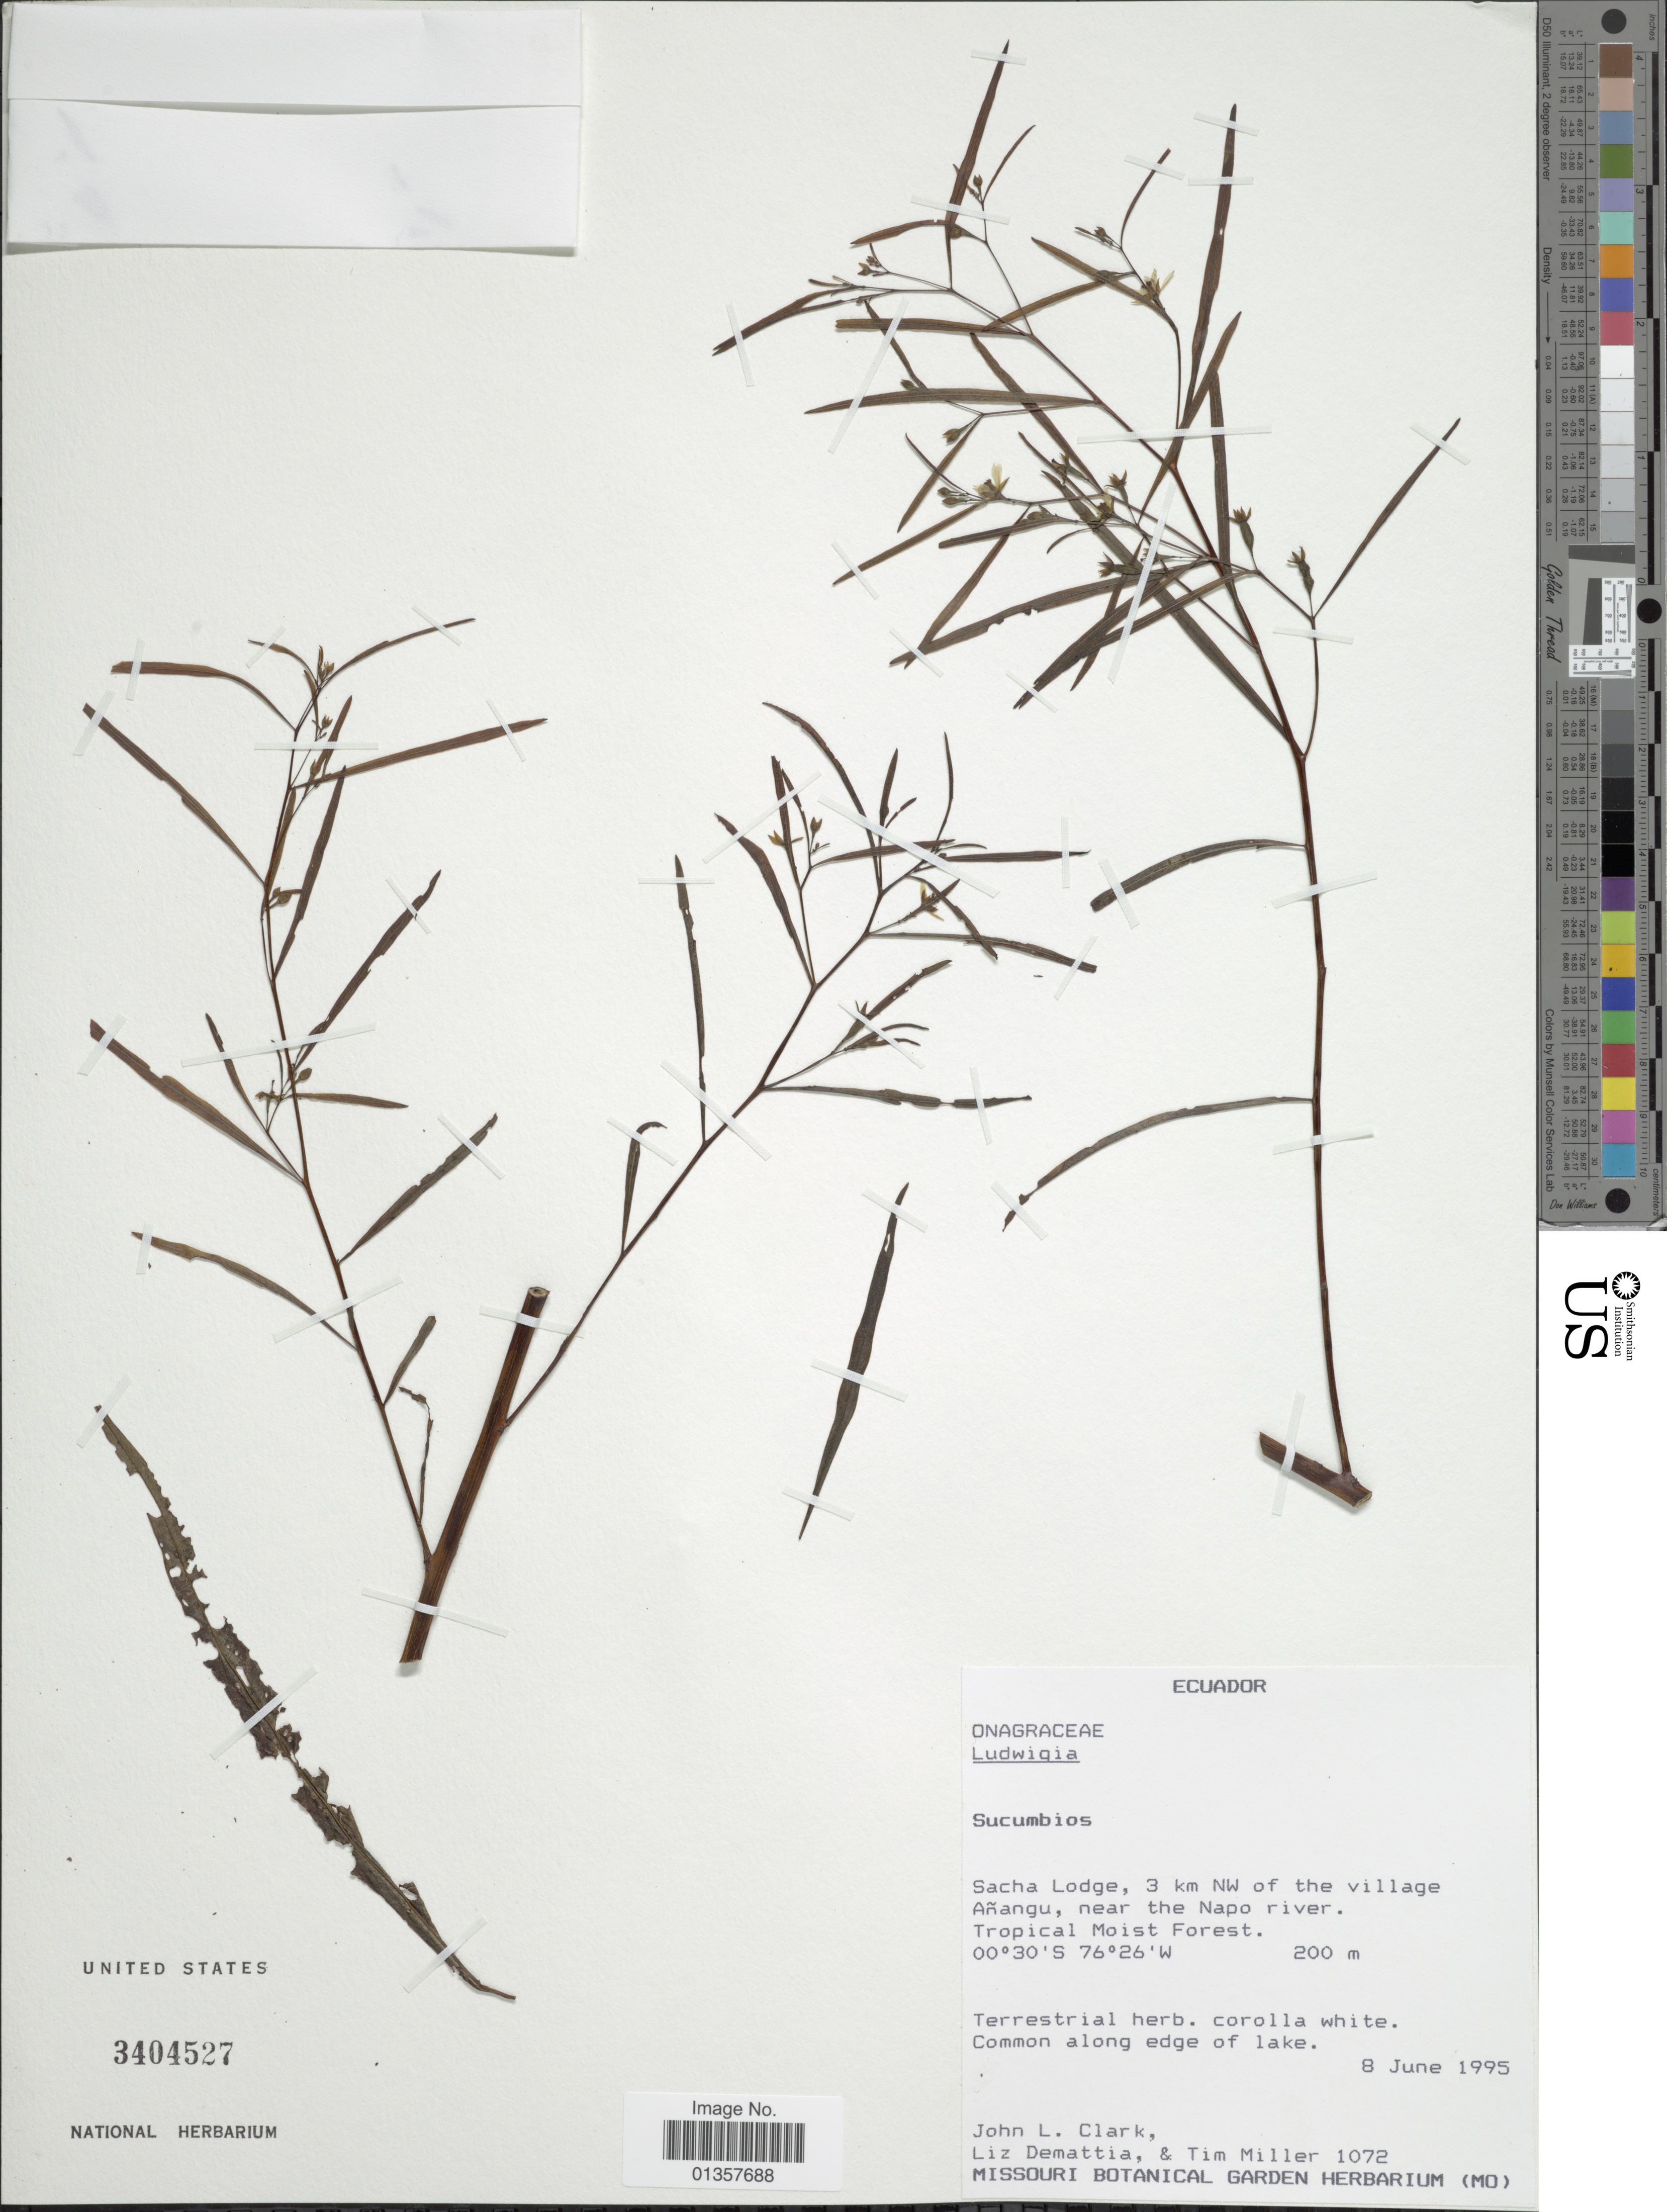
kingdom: Plantae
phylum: Tracheophyta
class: Magnoliopsida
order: Myrtales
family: Onagraceae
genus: Ludwigia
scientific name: Ludwigia sp.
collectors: J. L. Clark, L. Demattia & T. Miller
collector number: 1072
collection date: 1995-06-08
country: Ecuador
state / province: Sucumbíos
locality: Sacha Lodge, 3 km NW of the village Añangu, near the Napo River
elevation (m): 200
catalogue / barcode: US 3404527